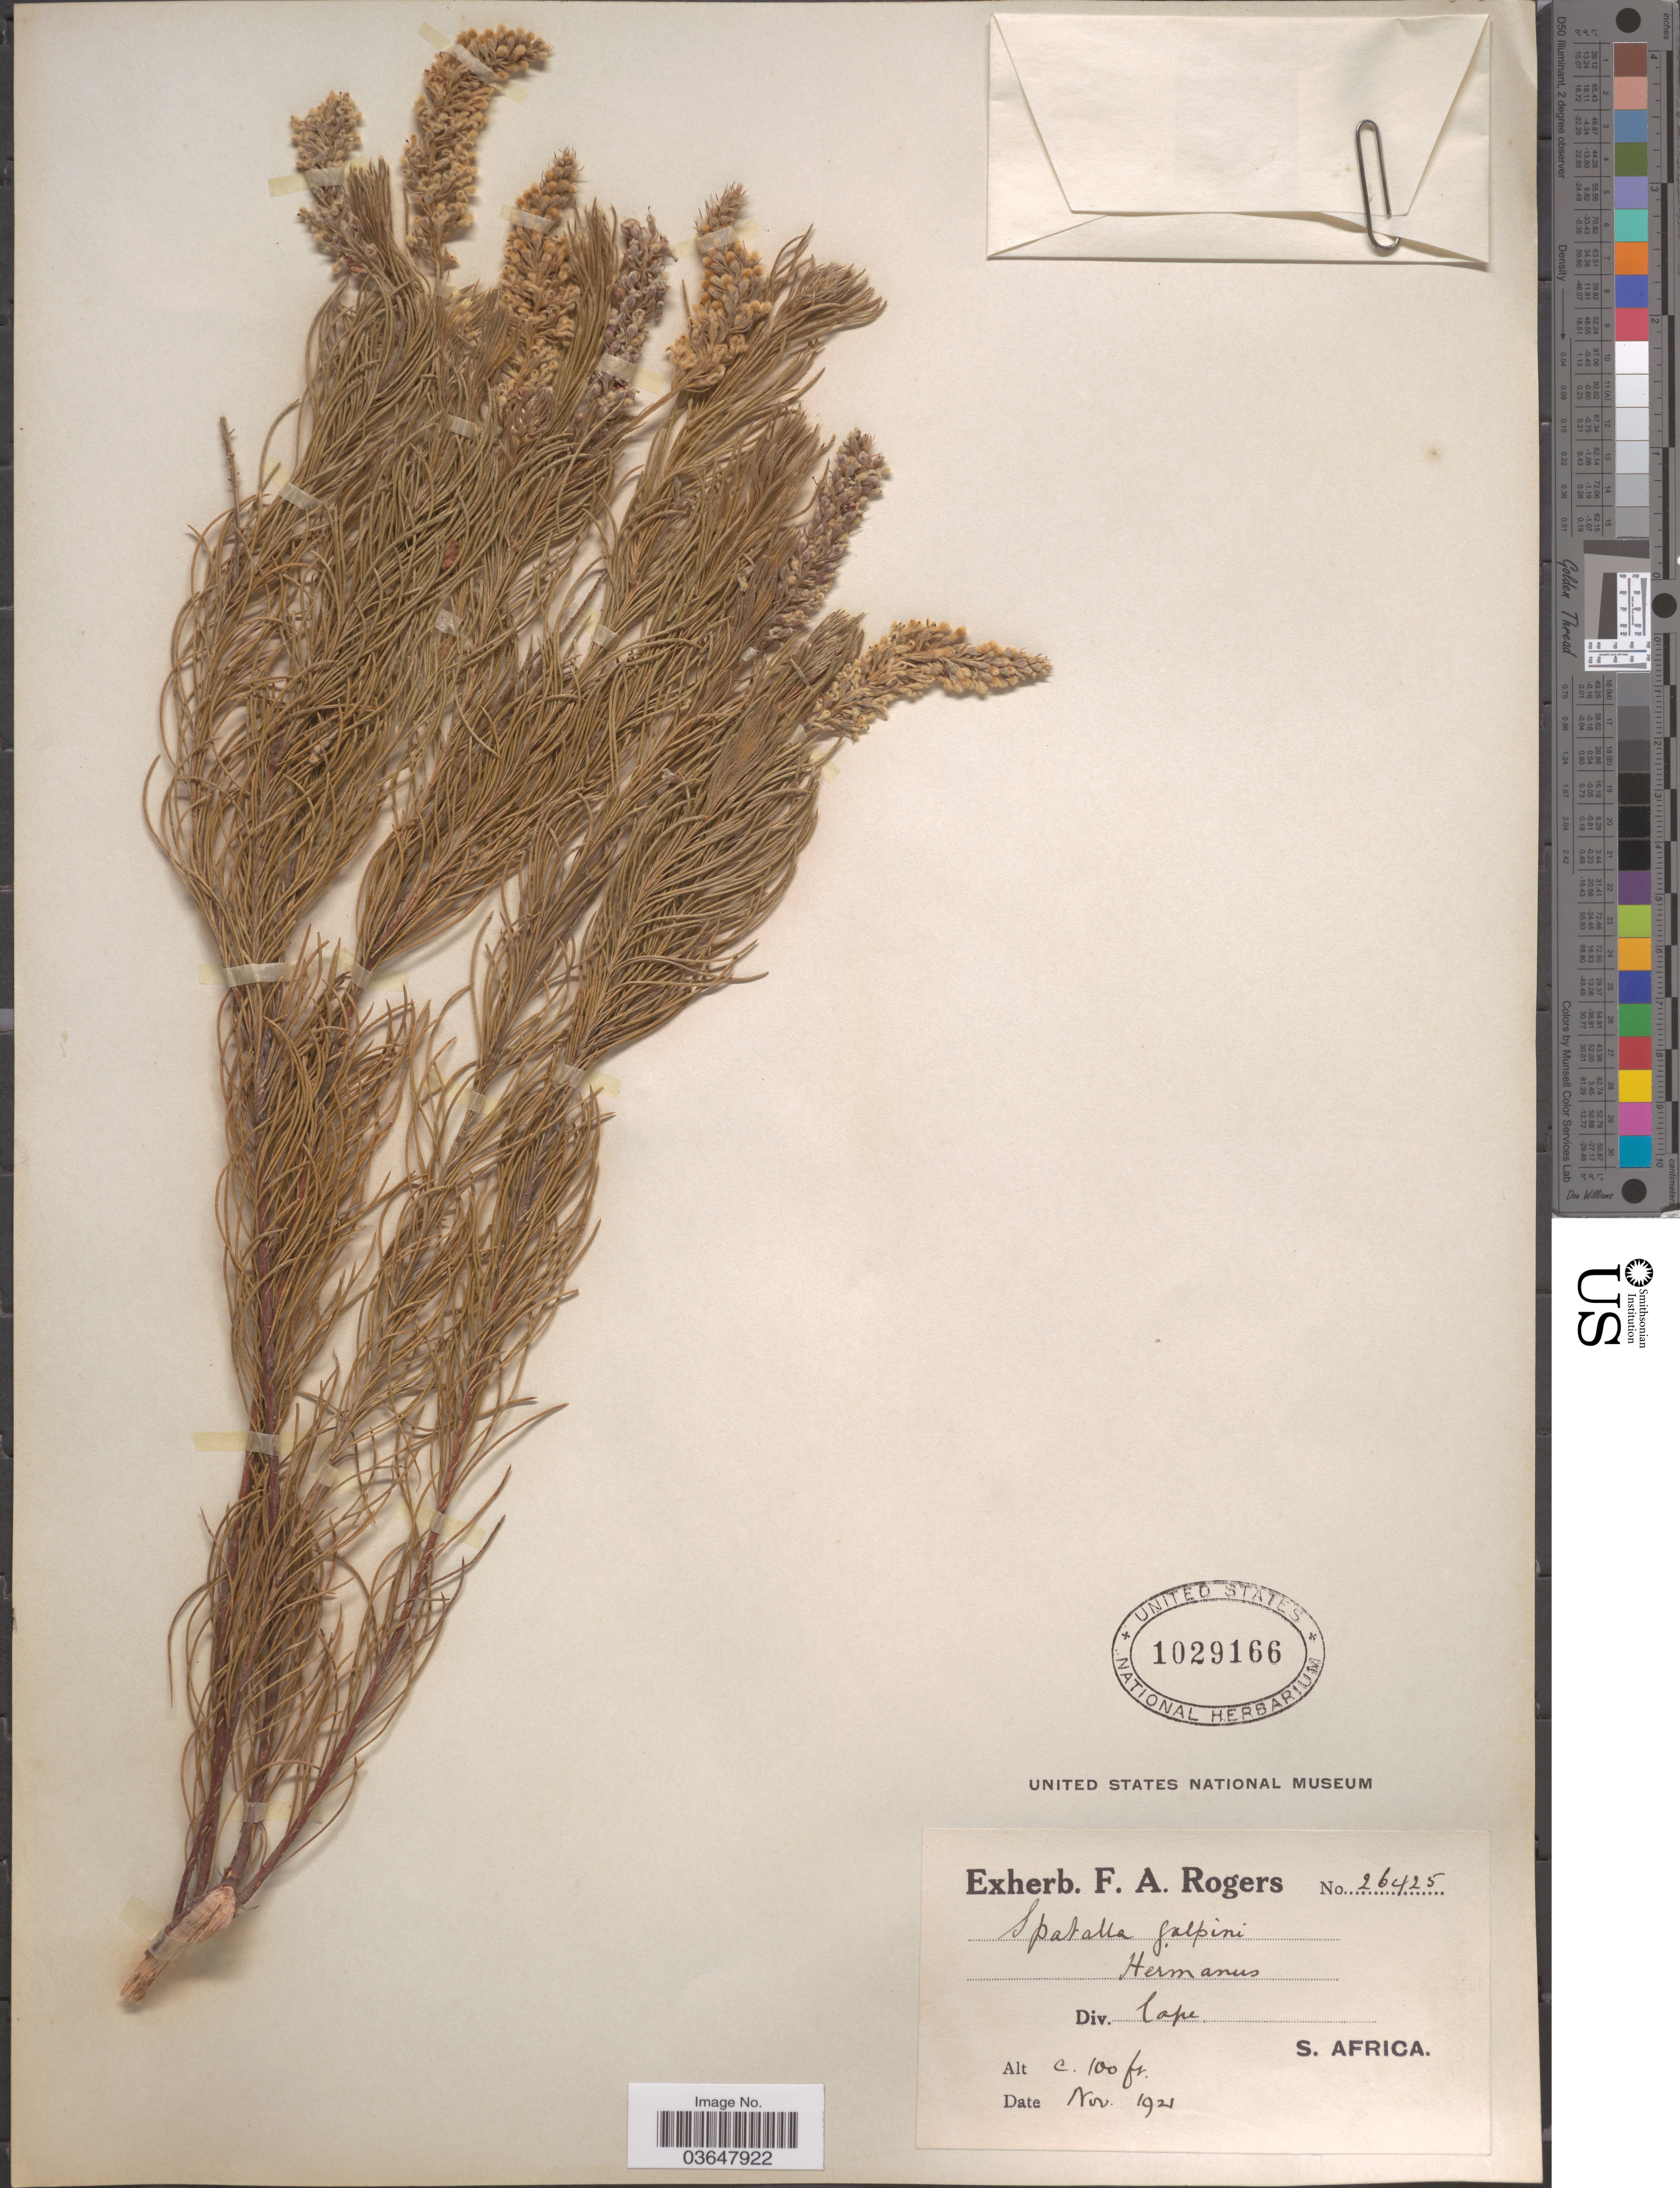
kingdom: Plantae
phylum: Tracheophyta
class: Magnoliopsida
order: Proteales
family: Proteaceae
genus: Spatalla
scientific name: Spatalla curvifolia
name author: Salisb. ex Knight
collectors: ex herb. F. A. Rogers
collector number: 26425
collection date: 1921-11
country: South Africa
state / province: Western Cape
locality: Hermanus. Div. Cape. S. Africa.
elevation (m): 30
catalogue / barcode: US 1029166